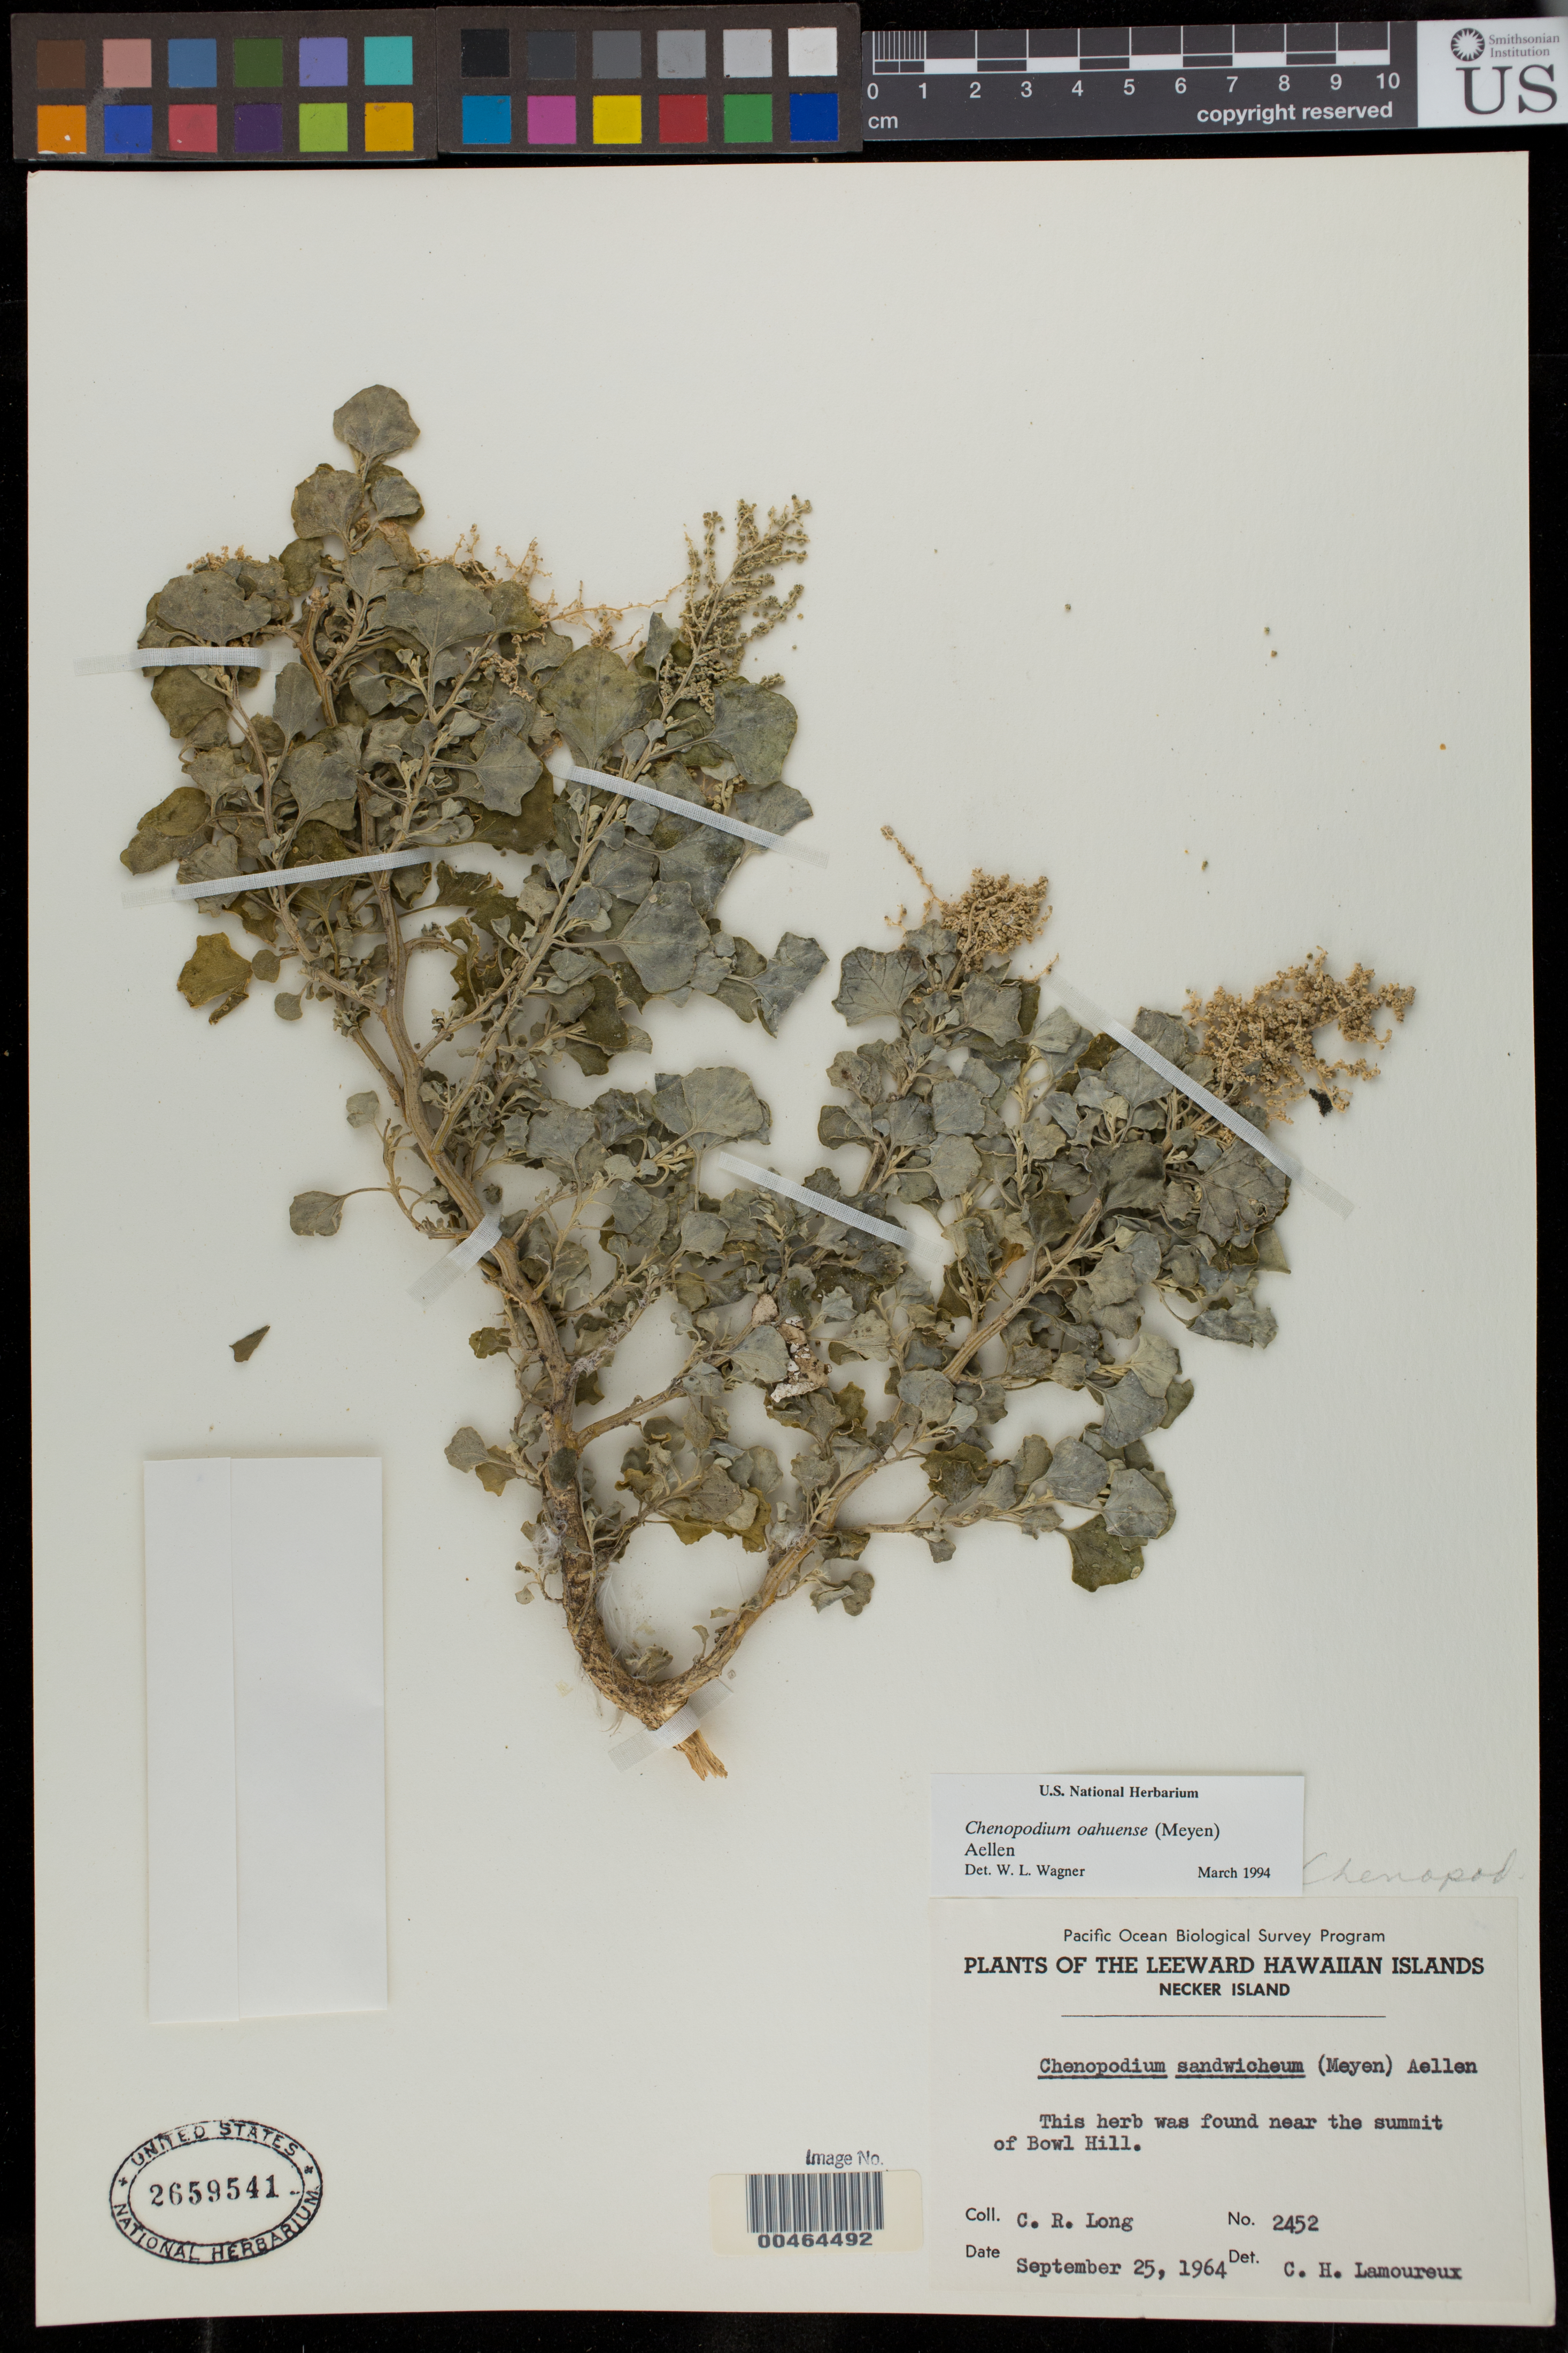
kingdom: Plantae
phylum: Tracheophyta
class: Magnoliopsida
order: Caryophyllales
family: Amaranthaceae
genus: Chenopodium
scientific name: Chenopodium oahuense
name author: (Meyen) Aellen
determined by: Wagner, W. L., (BOT), Smithsonian Institution - National Museum of Natural History (UNITED STATES)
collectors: C. Long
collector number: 2452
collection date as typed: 25 Sep 1964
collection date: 1964-09-25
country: United States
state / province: Hawaii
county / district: Honolulu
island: Necker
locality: Near the summit of Bowl Hill.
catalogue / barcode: US 2659541